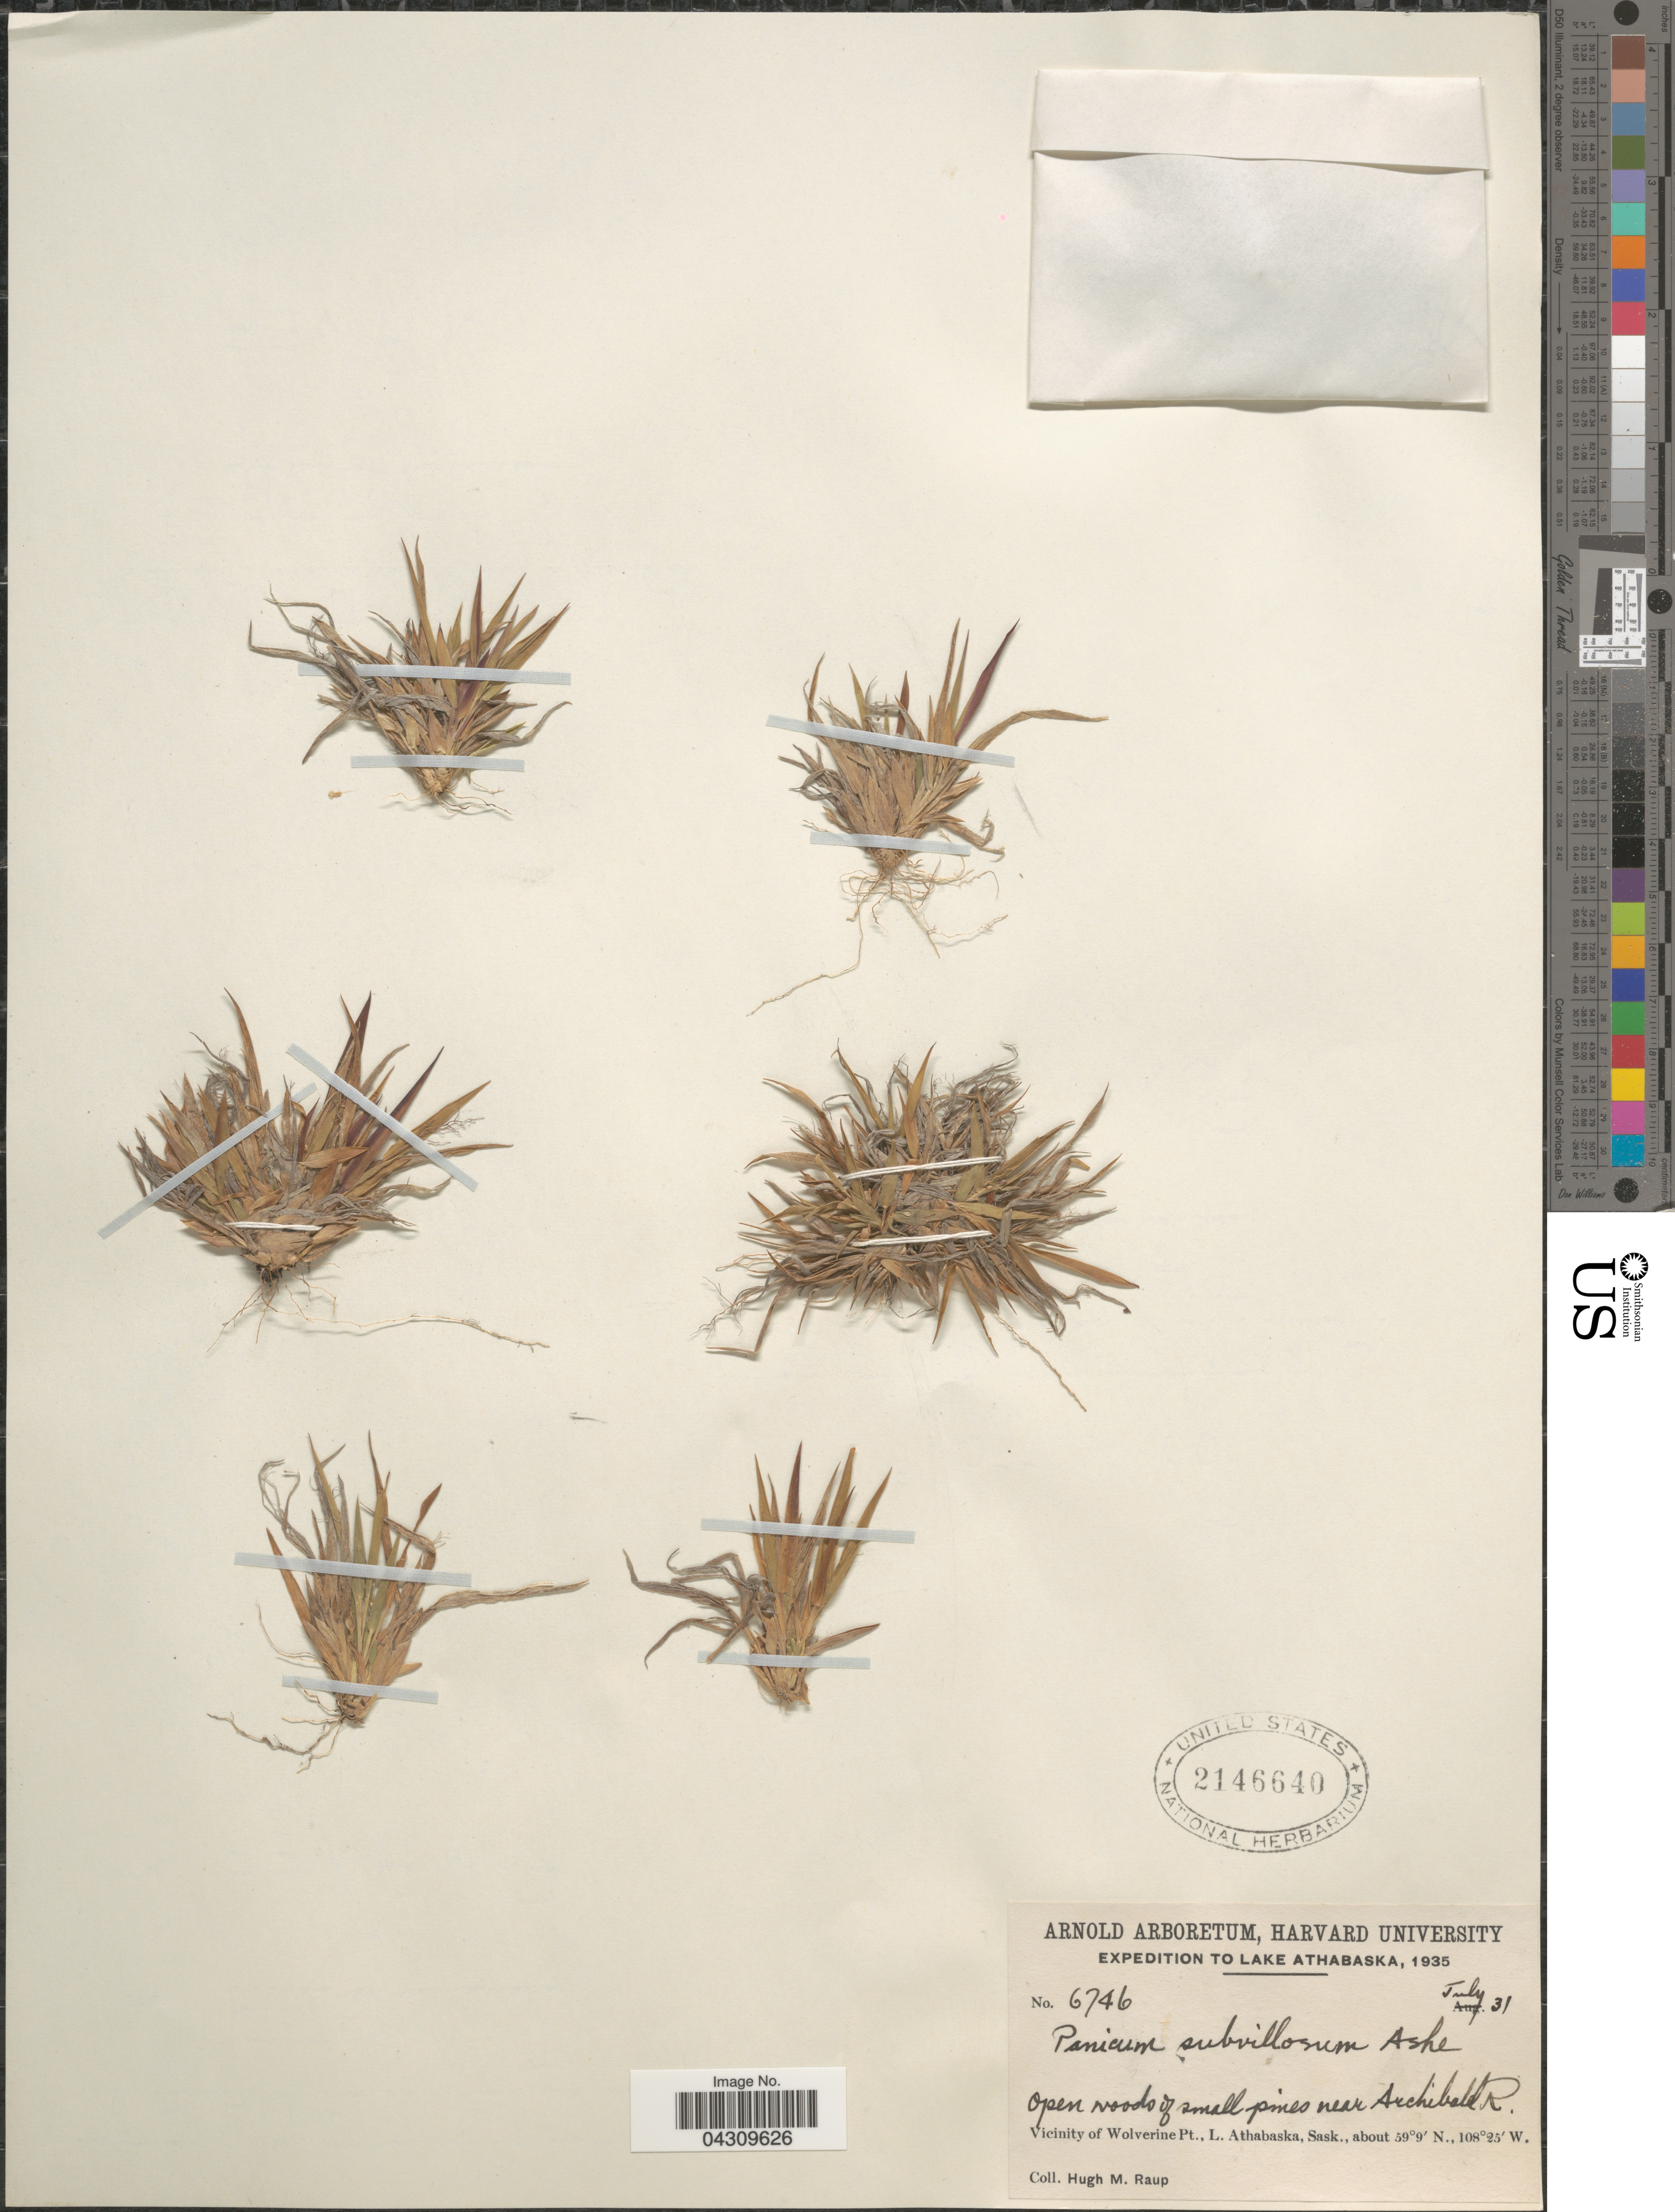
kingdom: Plantae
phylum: Tracheophyta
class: Liliopsida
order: Poales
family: Poaceae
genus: Dichanthelium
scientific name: Dichanthelium acuminatum var. acuminatum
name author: (Sw.) Gould & C.A. Clark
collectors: H. Raup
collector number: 6746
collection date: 1931-07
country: Canada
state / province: Saskatchewan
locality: Expedition To Lake Athabaska, 1935. Open roads of small pines near Archibald R. Vicinity of Wolverine Pt. L. Athabaska.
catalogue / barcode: US 2146640